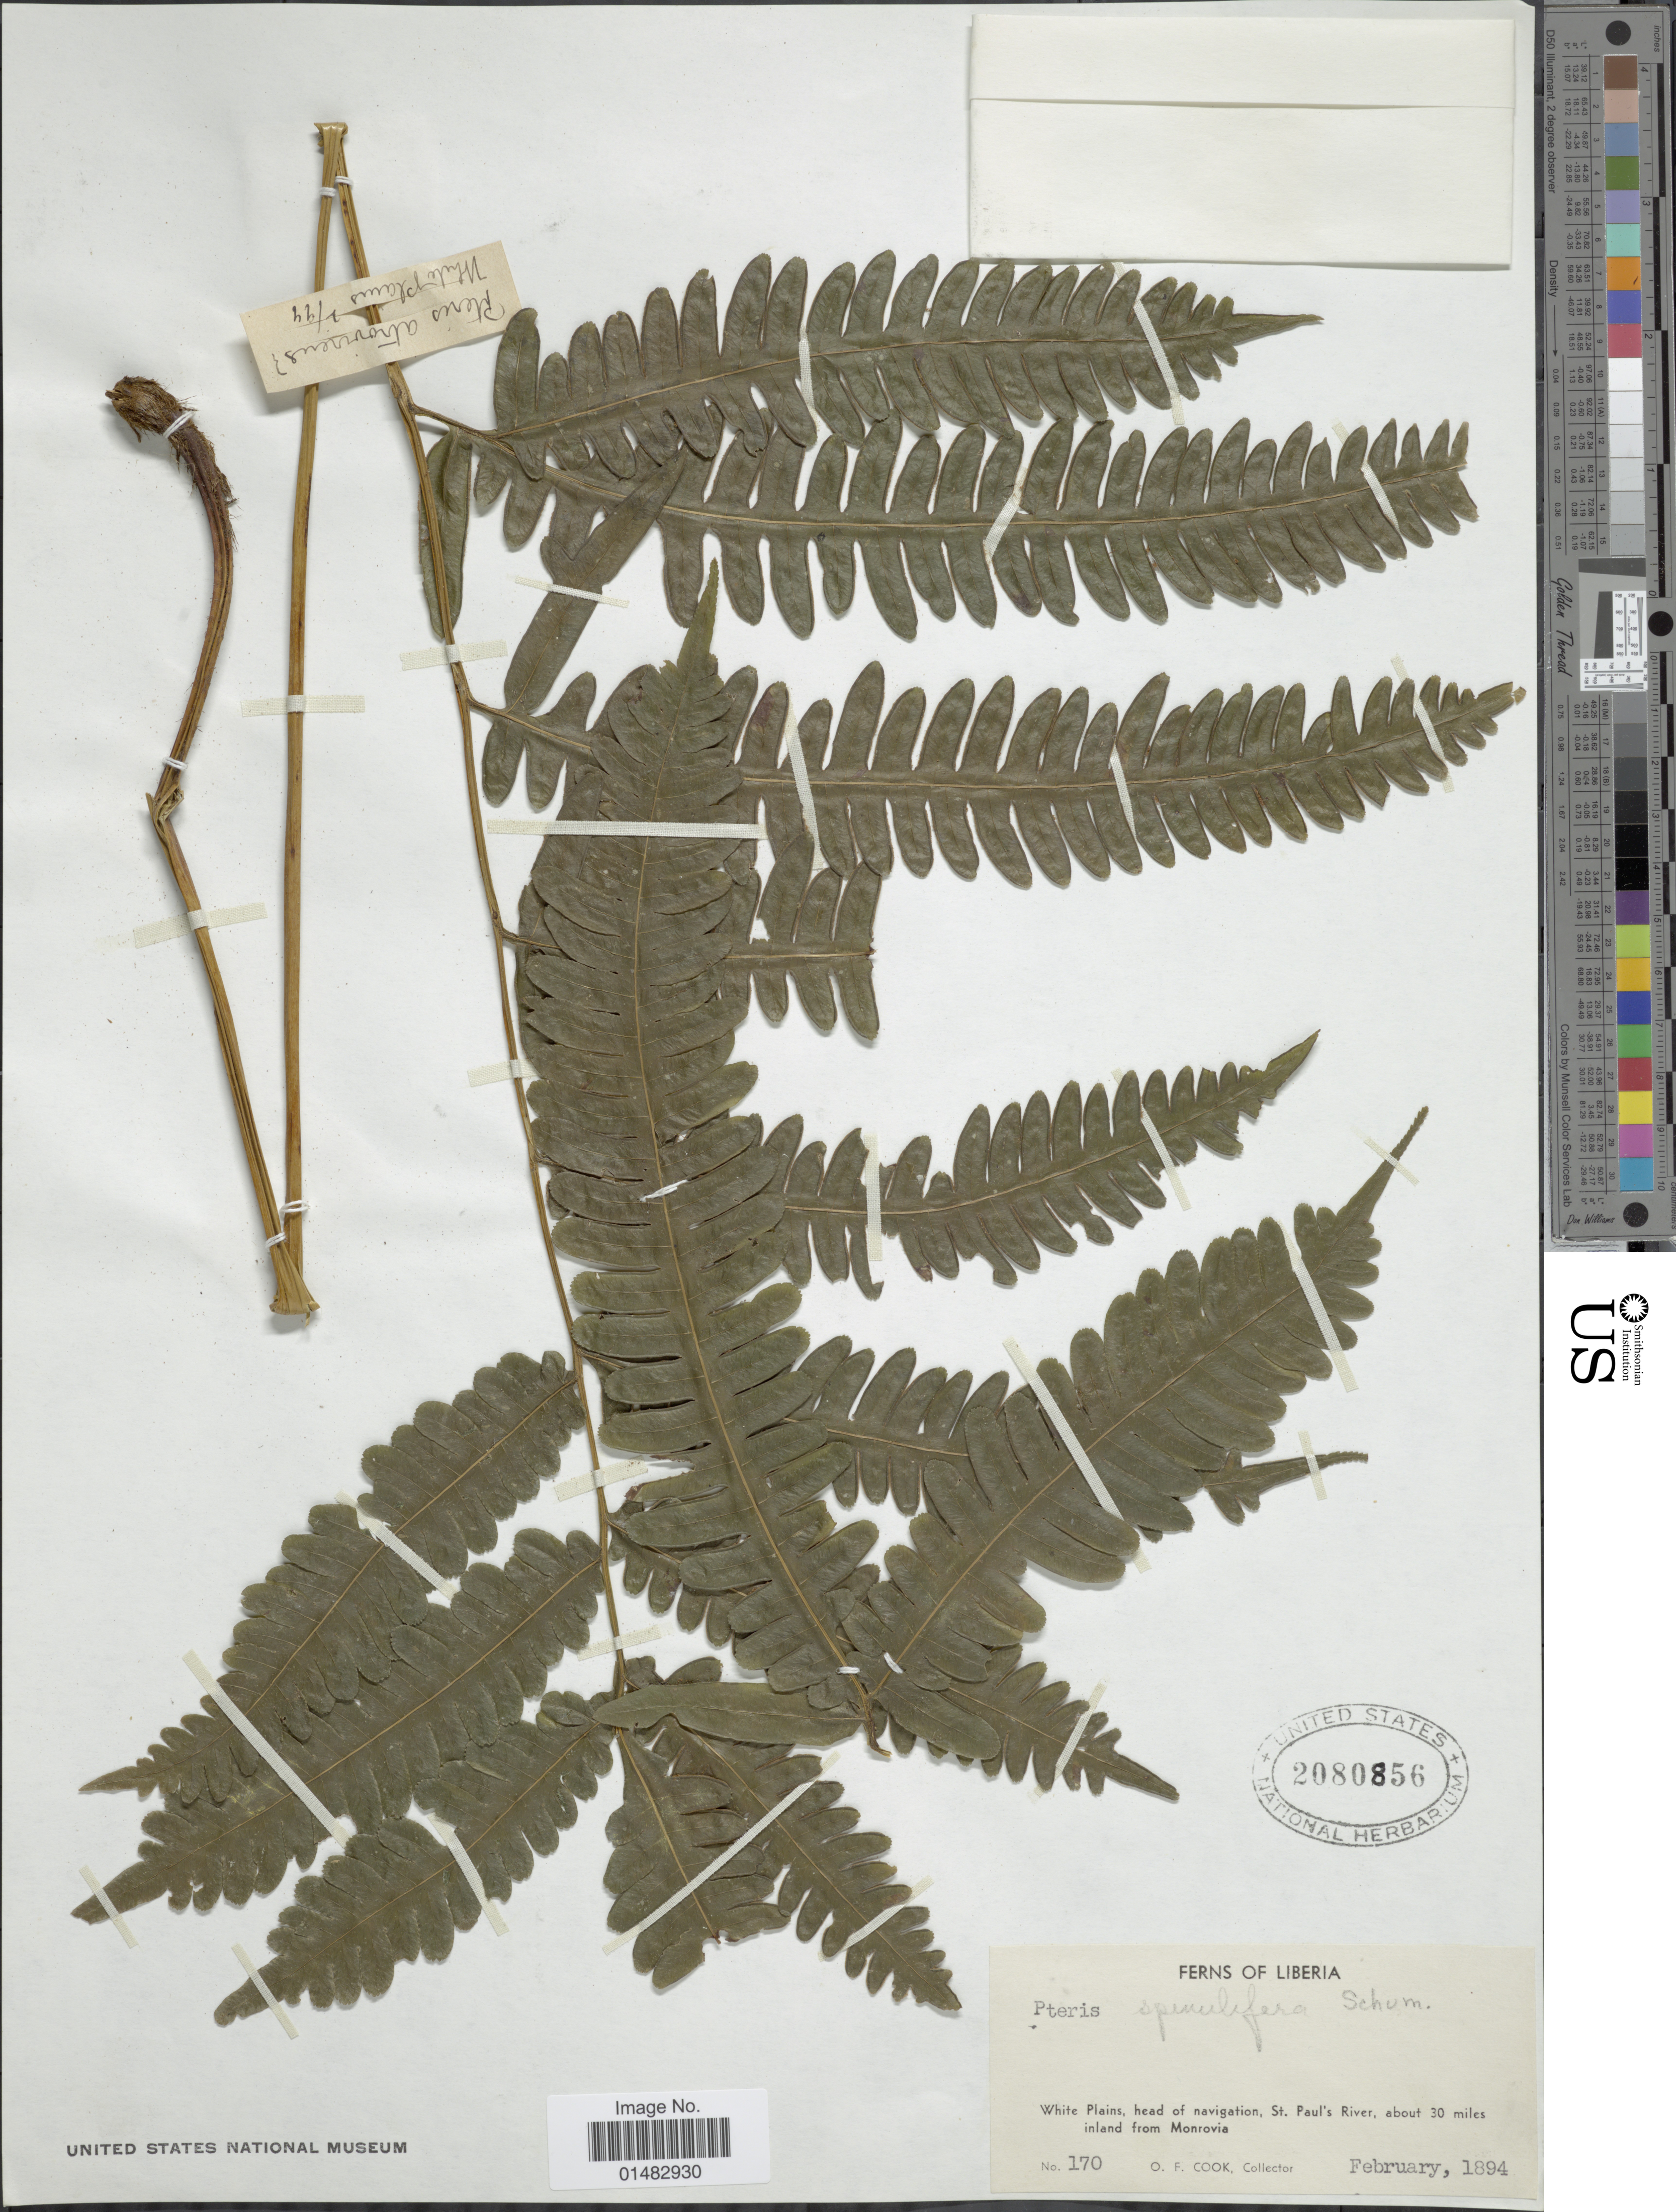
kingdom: Plantae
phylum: Tracheophyta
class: Polypodiopsida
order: Polypodiales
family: Pteridaceae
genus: Pteris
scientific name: Pteris spinulifera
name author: Schum.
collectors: O. F. Cook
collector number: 170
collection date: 1894-02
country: Liberia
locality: White plains, head of navigation, St. Paul's river, about 30 miles inland from Monrovia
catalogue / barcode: US 2080856